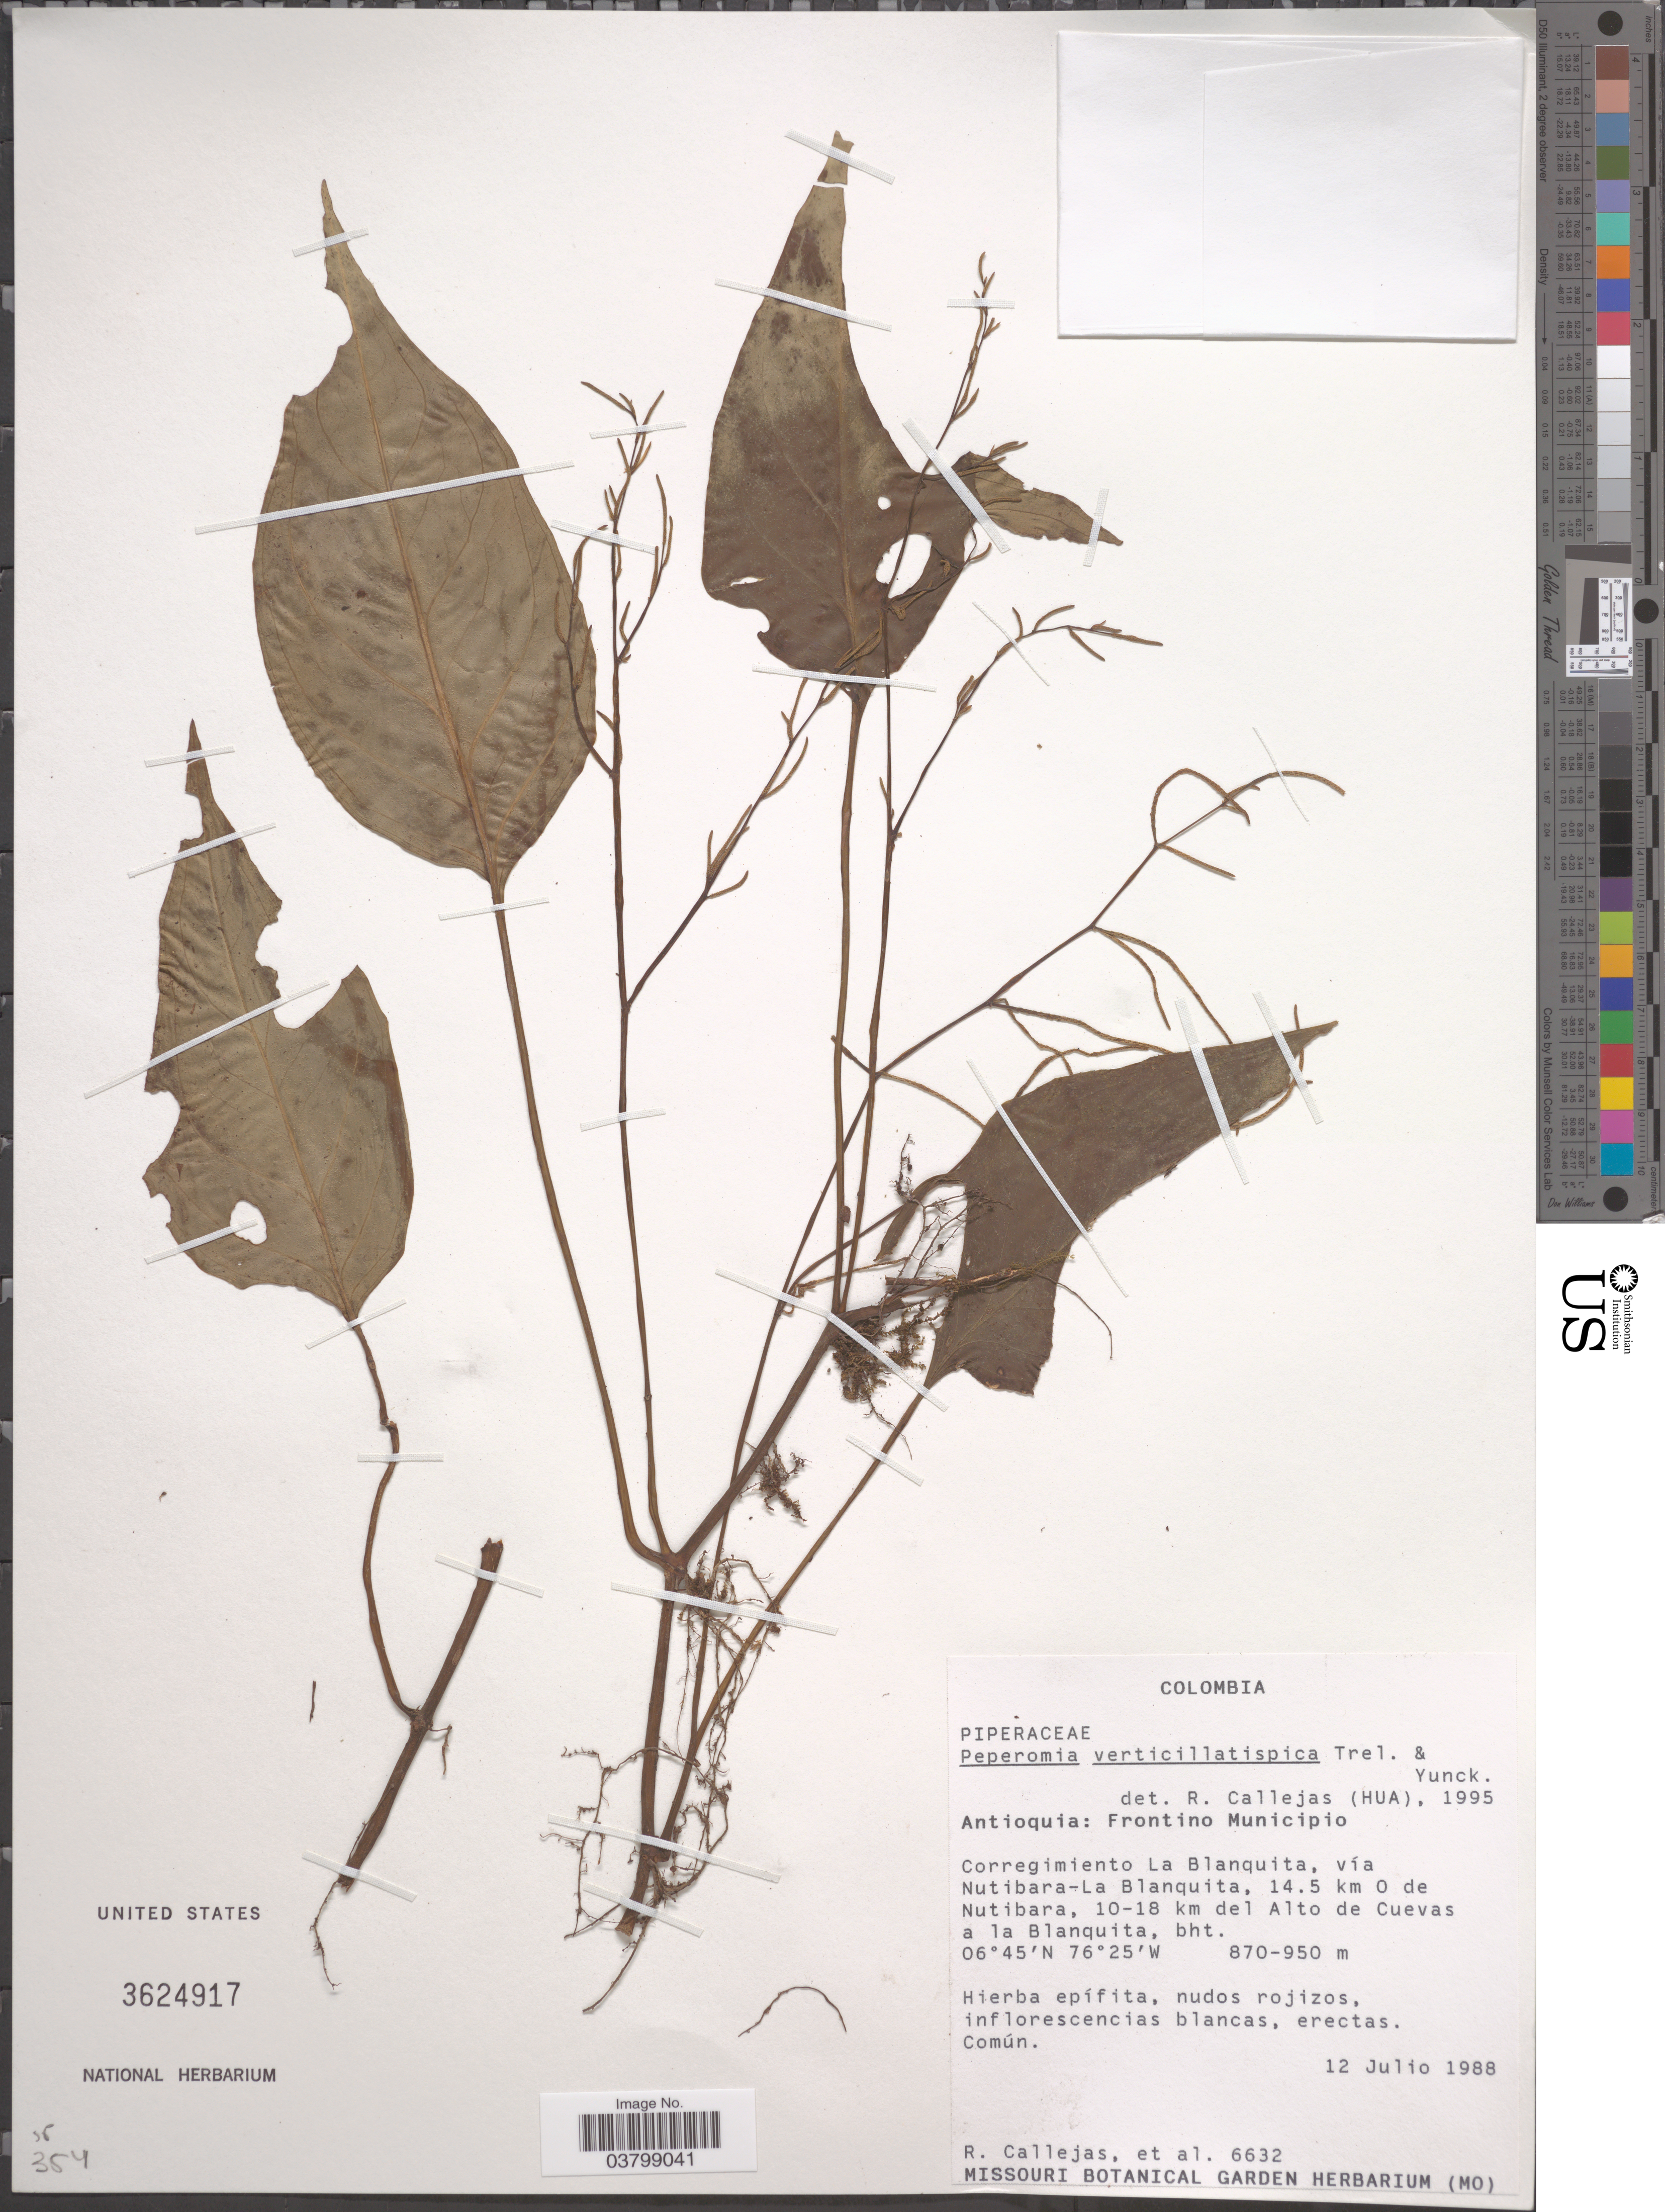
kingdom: Plantae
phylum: Tracheophyta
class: Magnoliopsida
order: Piperales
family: Piperaceae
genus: Peperomia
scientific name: Peperomia verticillatispica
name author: Trel. & Yunck.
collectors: R. Callejas & et al.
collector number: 6632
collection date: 1988-07-12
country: Colombia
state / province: Antioquia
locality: Frontino Municipio. Corregimiento La Blanquita, vía Nutibara-La Blanquita, 14.5 km O de Nutibara, 10-18 km del Alto de Cuevas a la Blanquita, bht.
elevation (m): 870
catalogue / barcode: US 3624917